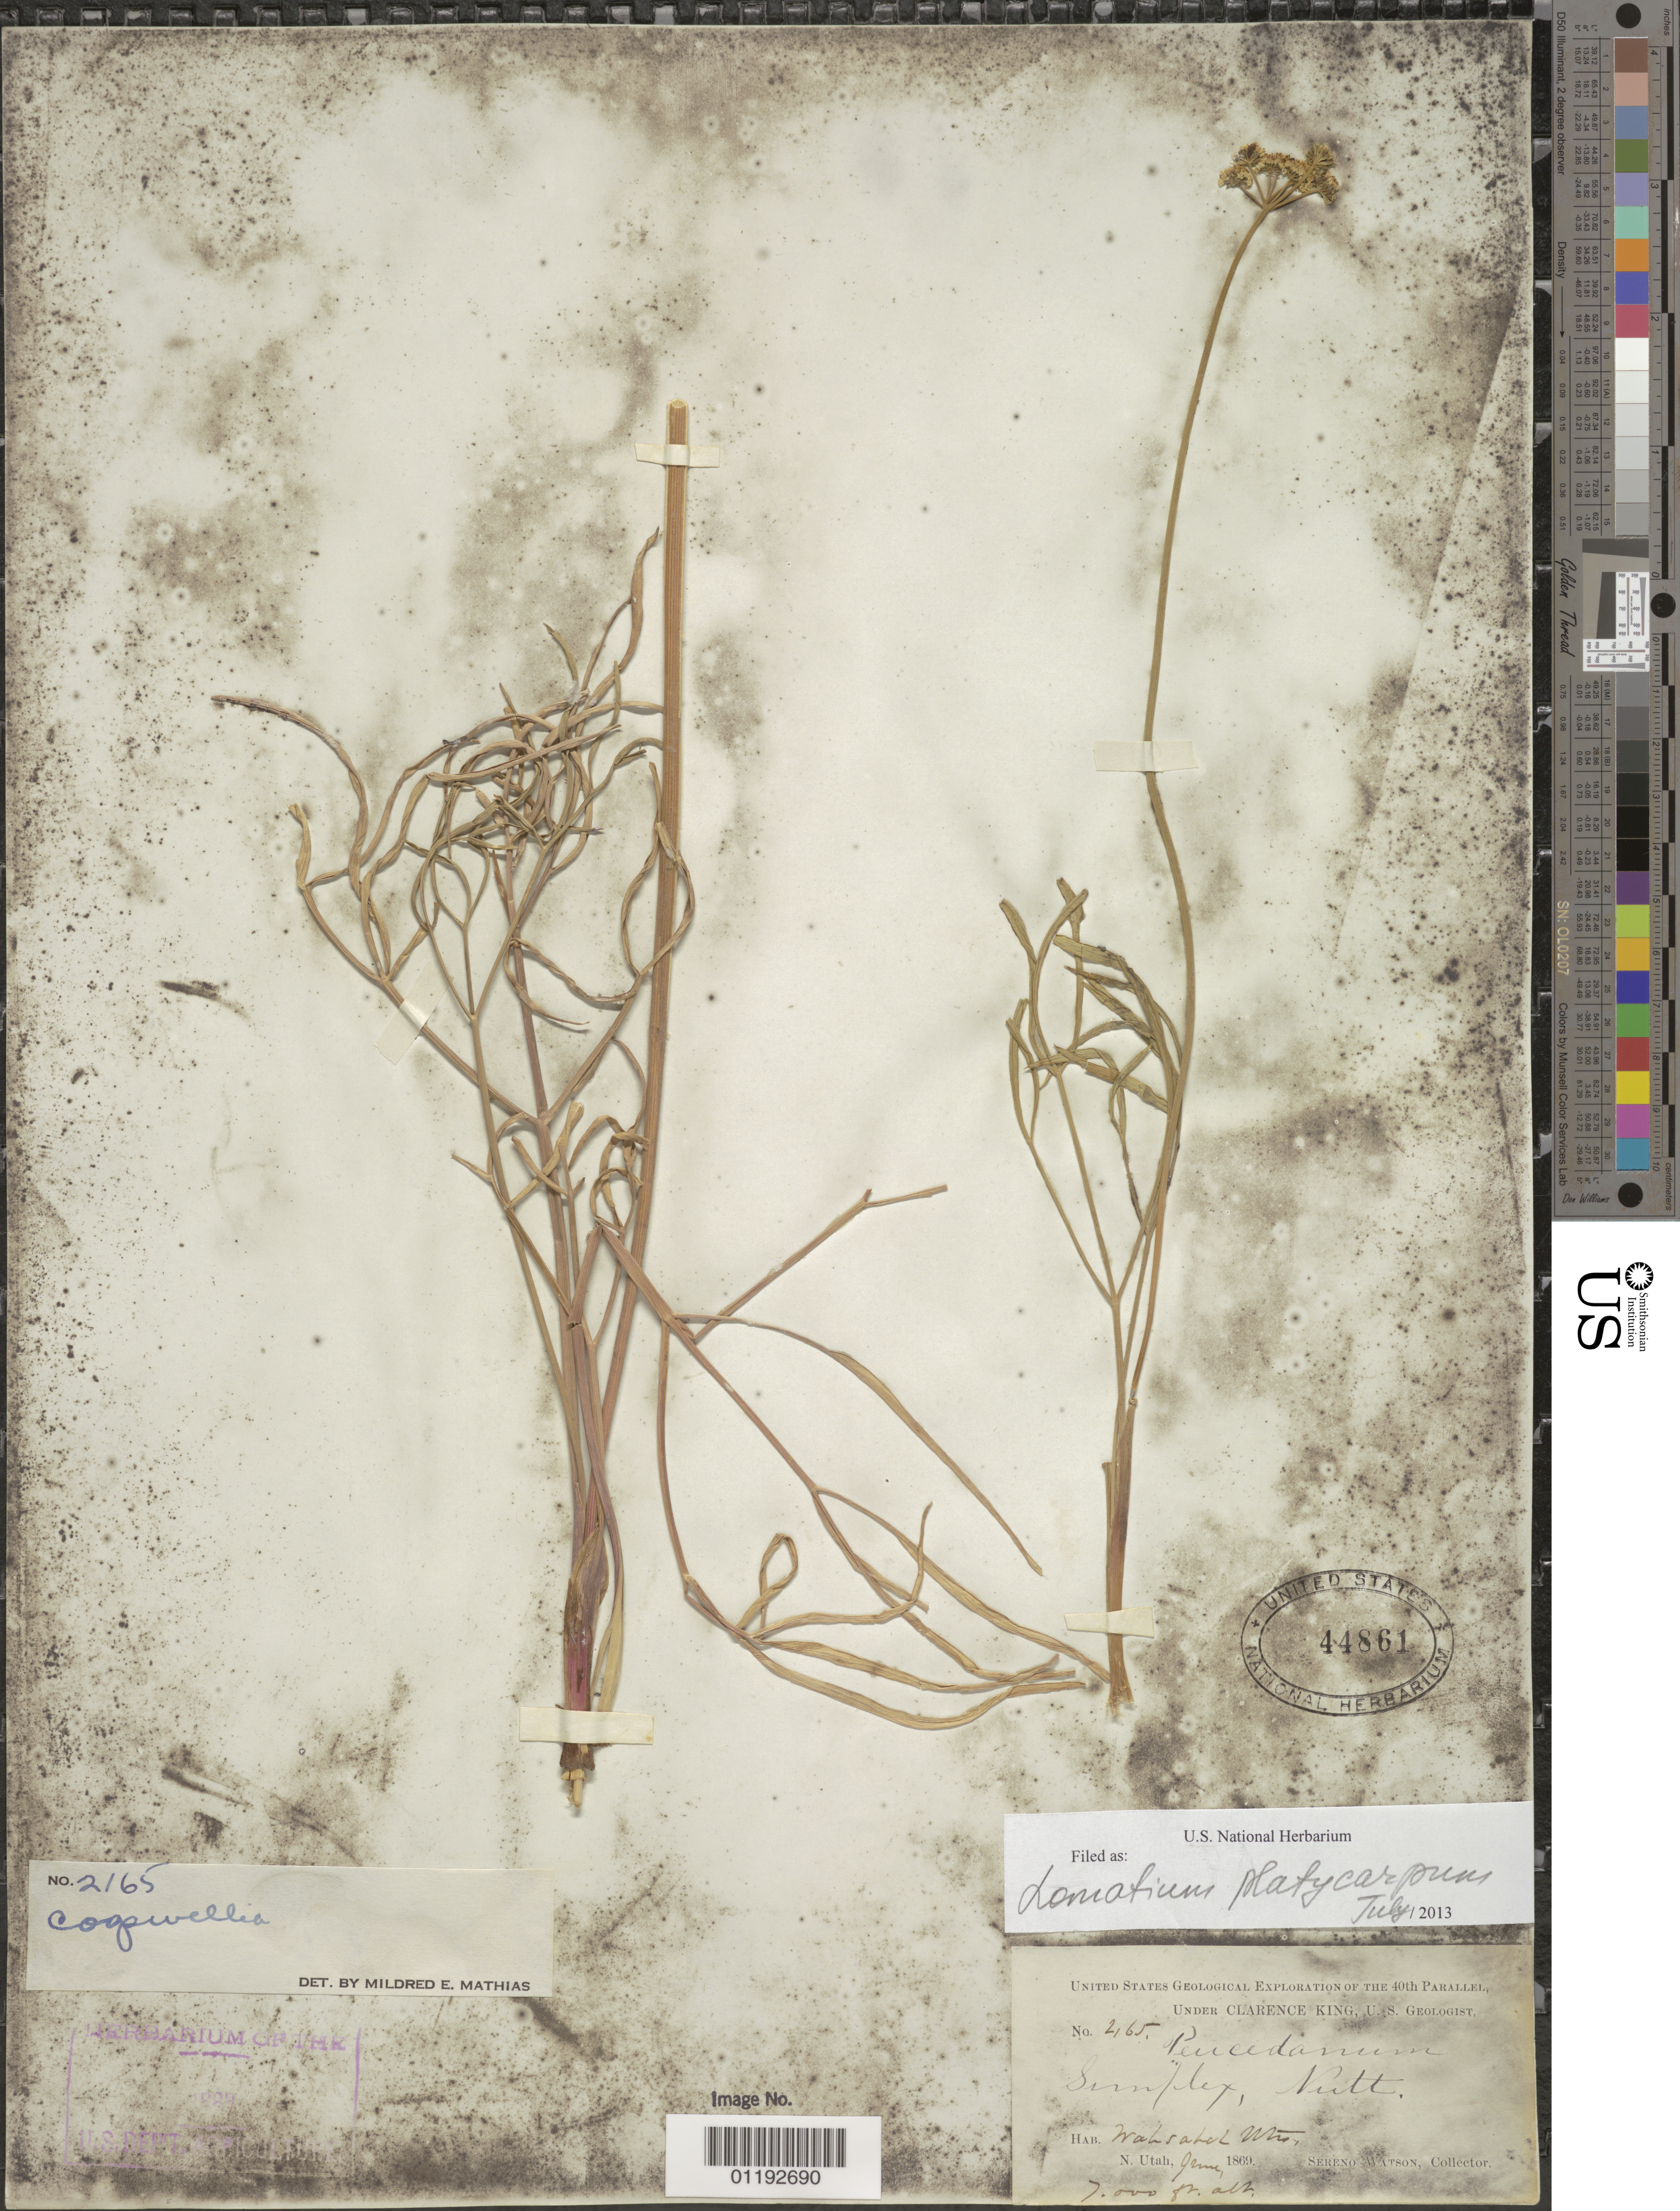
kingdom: Plantae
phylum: Tracheophyta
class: Magnoliopsida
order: Apiales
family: Apiaceae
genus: Lomatium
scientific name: Lomatium platycarpum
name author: (Torr.) J.M. Coult. & Rose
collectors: S. Watson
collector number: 465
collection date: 1869-06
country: United States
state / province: Utah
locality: Wasatch Mts.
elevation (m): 2134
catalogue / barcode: US 44861